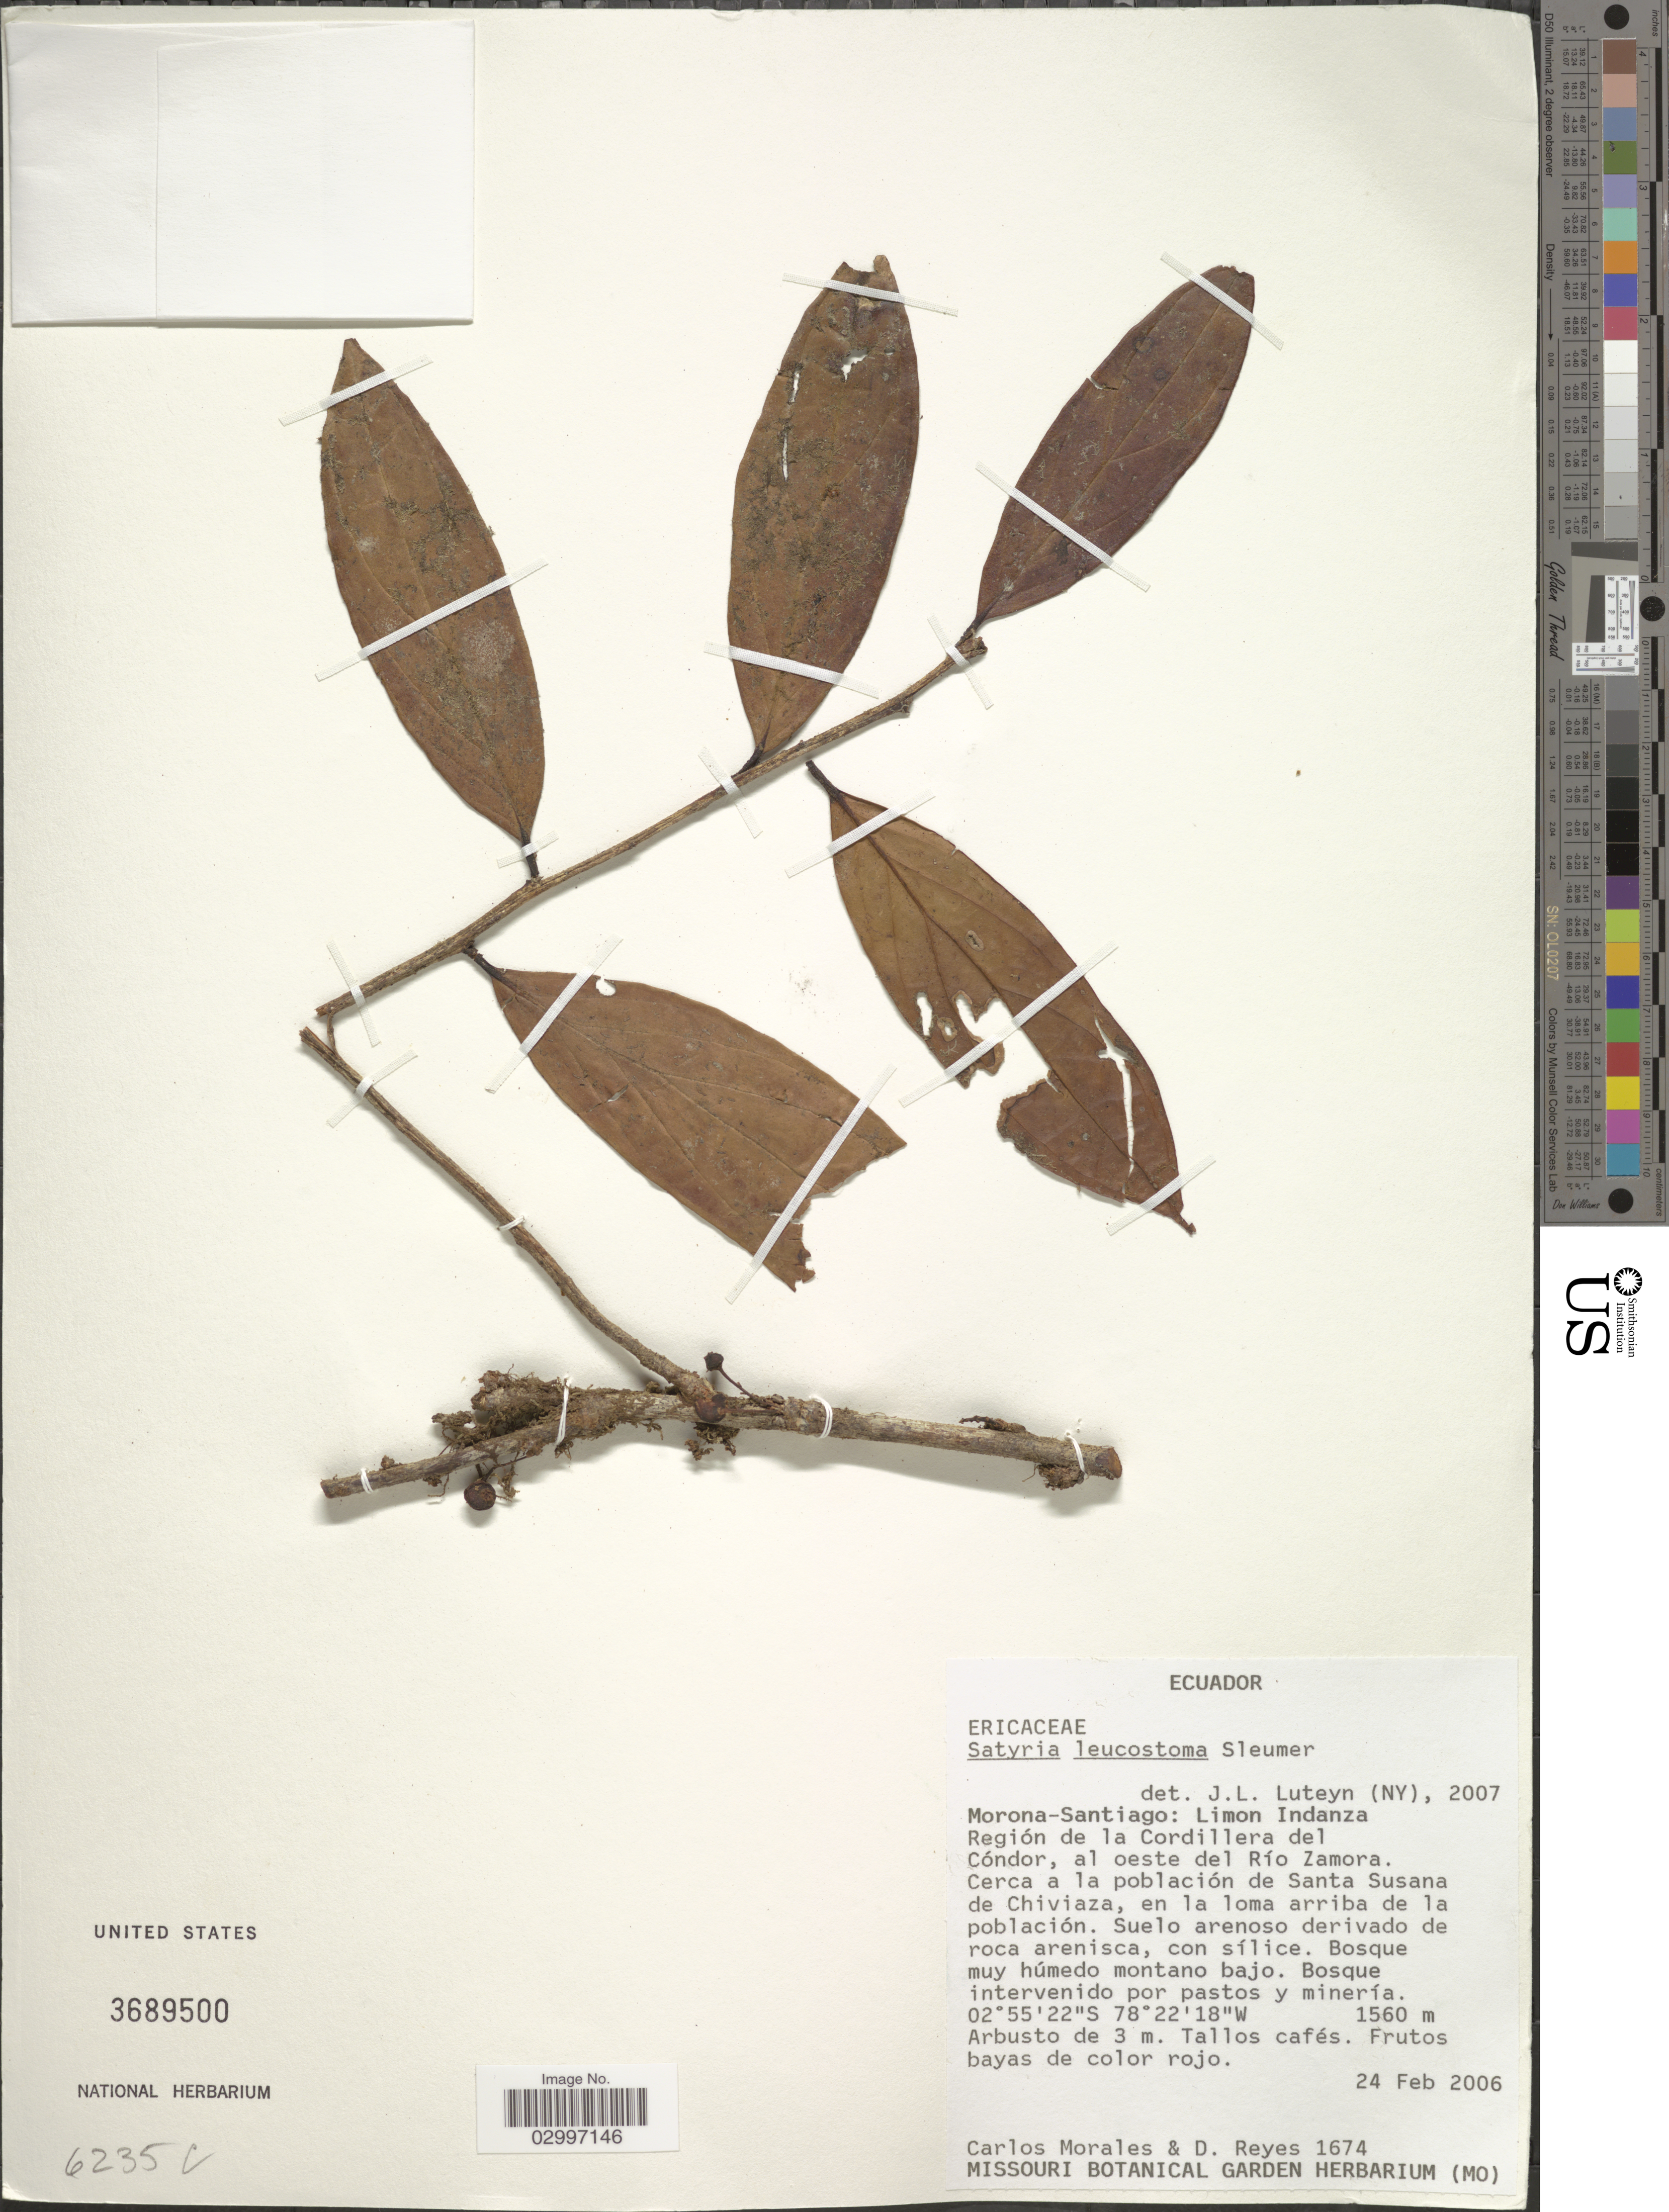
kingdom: Plantae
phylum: Tracheophyta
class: Magnoliopsida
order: Ericales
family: Ericaceae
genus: Satyria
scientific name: Satyria leucostoma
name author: Sleumer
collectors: C. Morales & D. Reyes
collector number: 1674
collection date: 2006-02-24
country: Ecuador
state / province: Morona-Santiago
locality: Limon Indanza, Región de la Cordillera del Cóndor, al oeste del Río Zamora, Cerca a la población de Santa Susaba de Chiviaza, en la loma arriba de la población.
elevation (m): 1560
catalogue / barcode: US 3689500